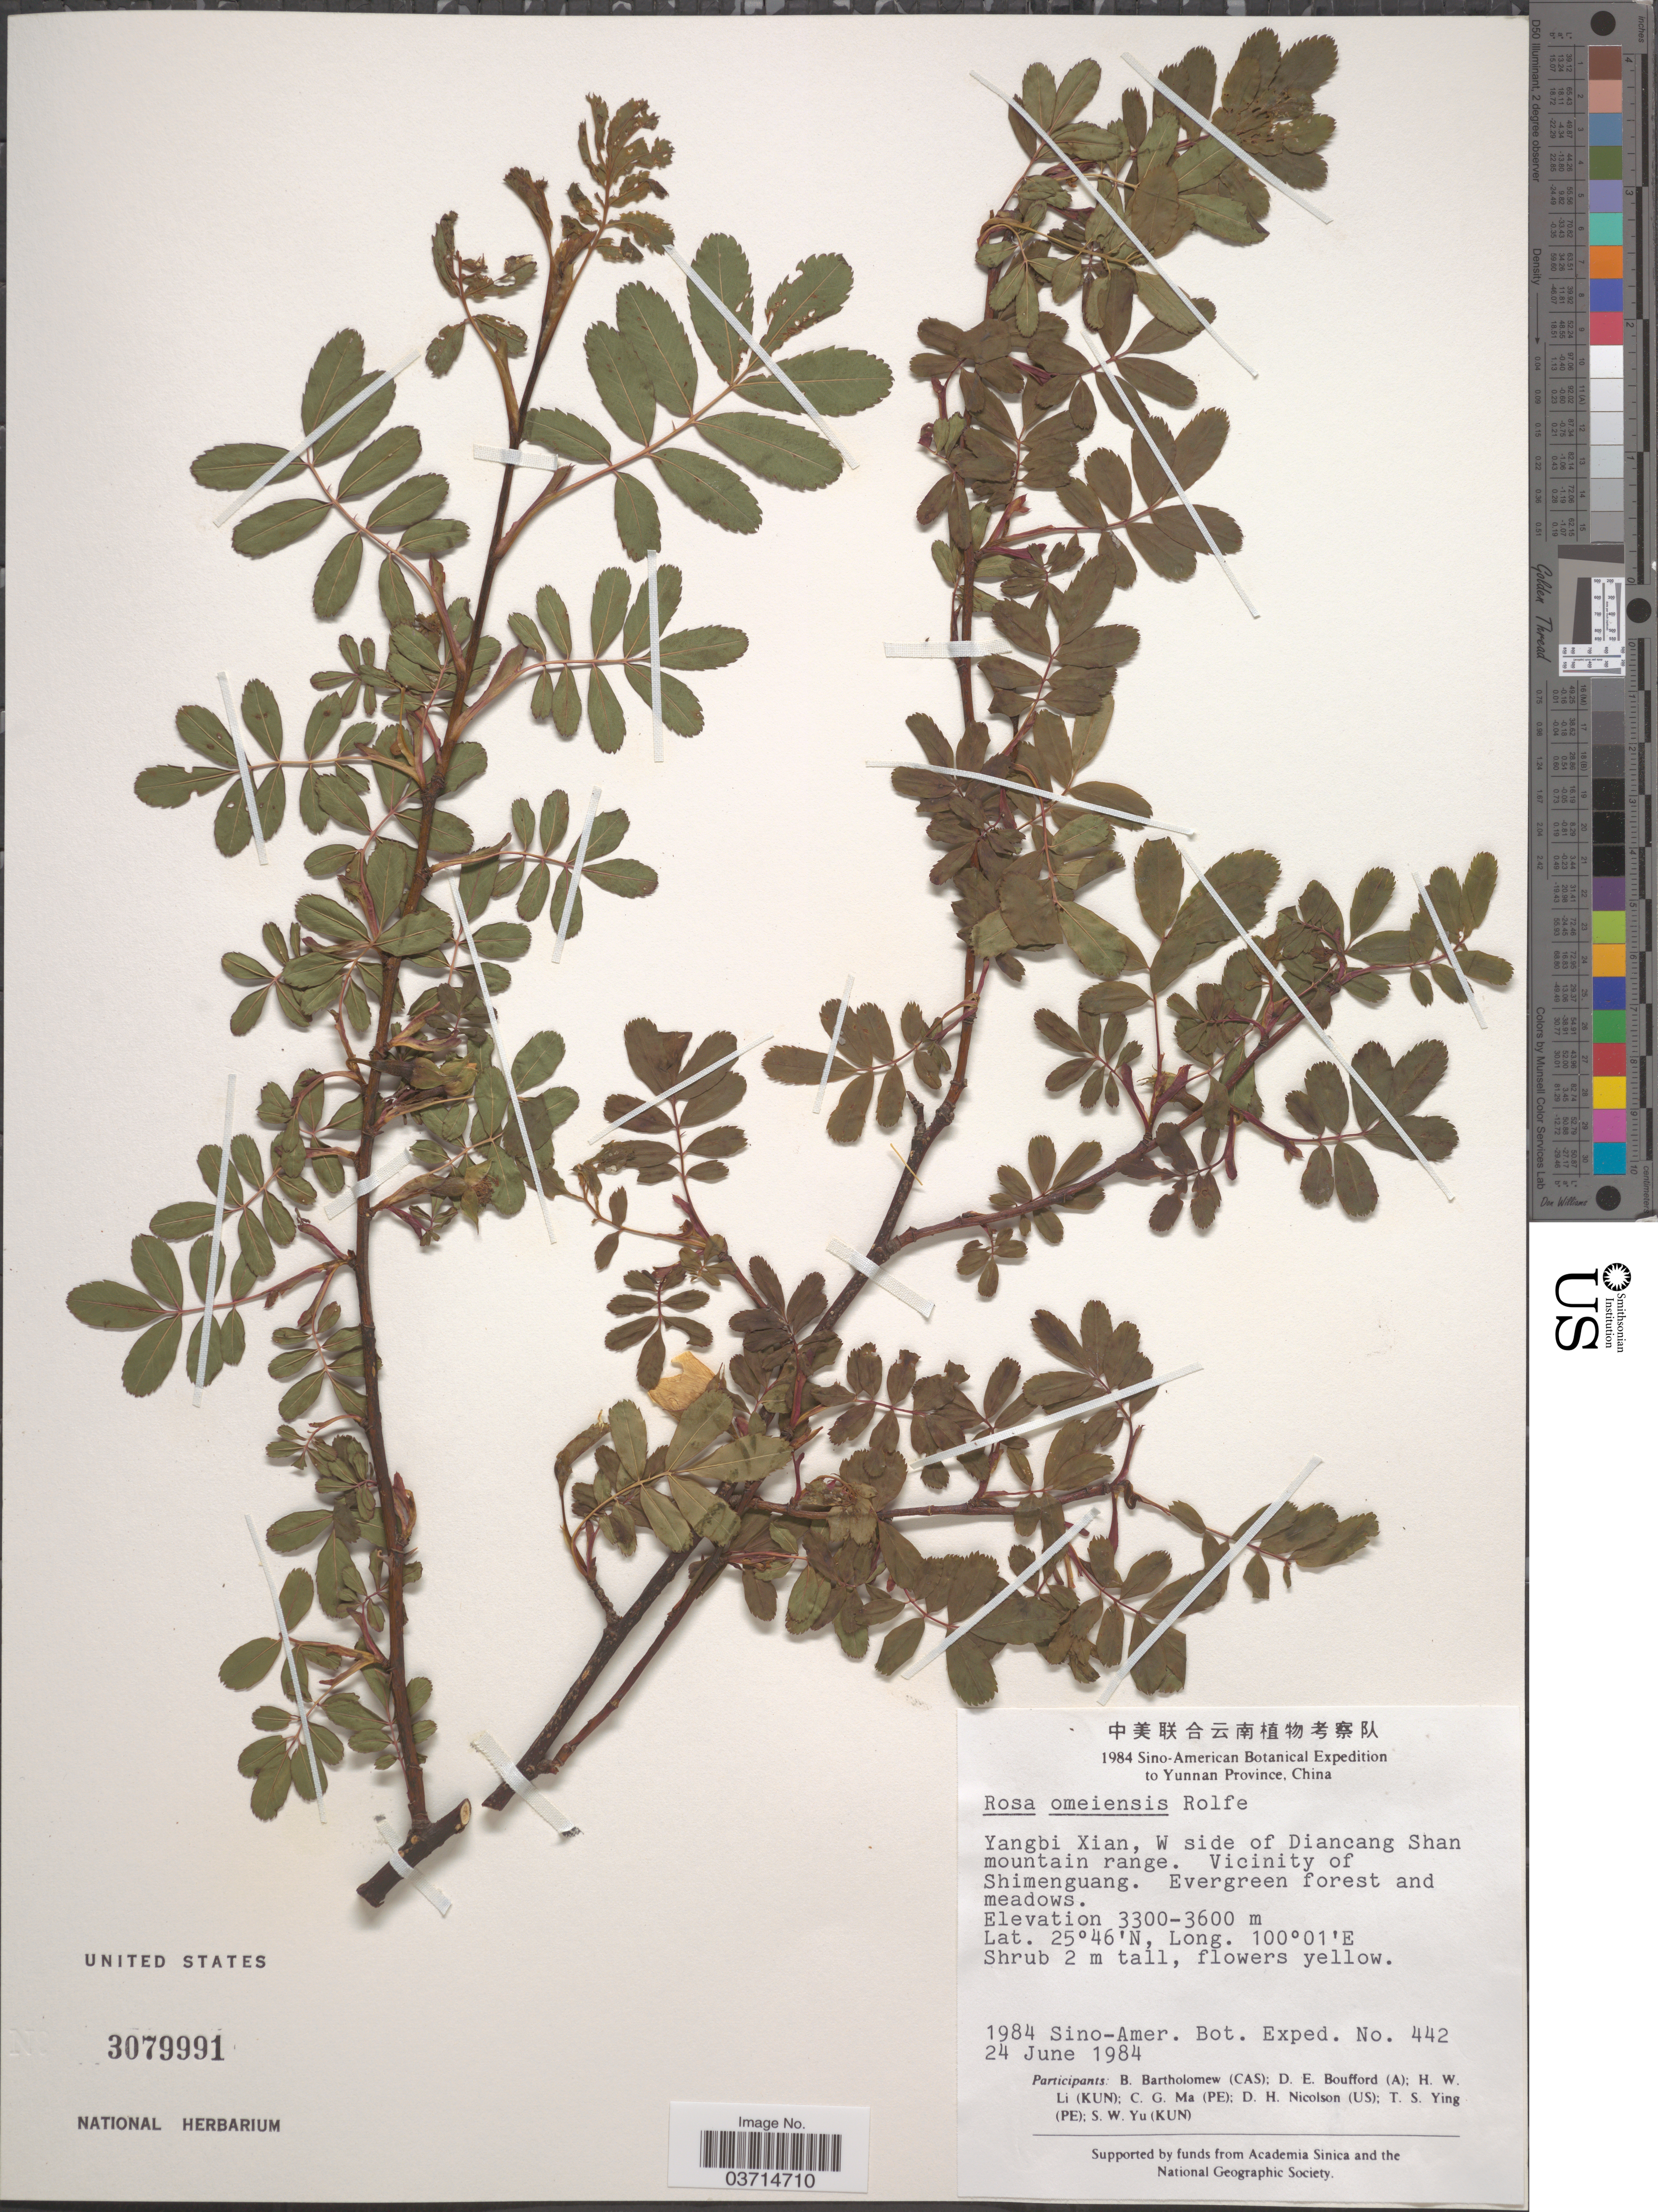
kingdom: Plantae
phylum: Tracheophyta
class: Magnoliopsida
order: Rosales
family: Rosaceae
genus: Rosa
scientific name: Rosa omeiensis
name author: Rolfe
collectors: Sino-Amer. Bot. Exped. 1984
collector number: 442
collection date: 1984-06-24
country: China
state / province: Yunnan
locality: Yangbi Xian, W side of Diancang Shan mountain range. Vicinity of Shimenguang.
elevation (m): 3300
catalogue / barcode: US 3079991